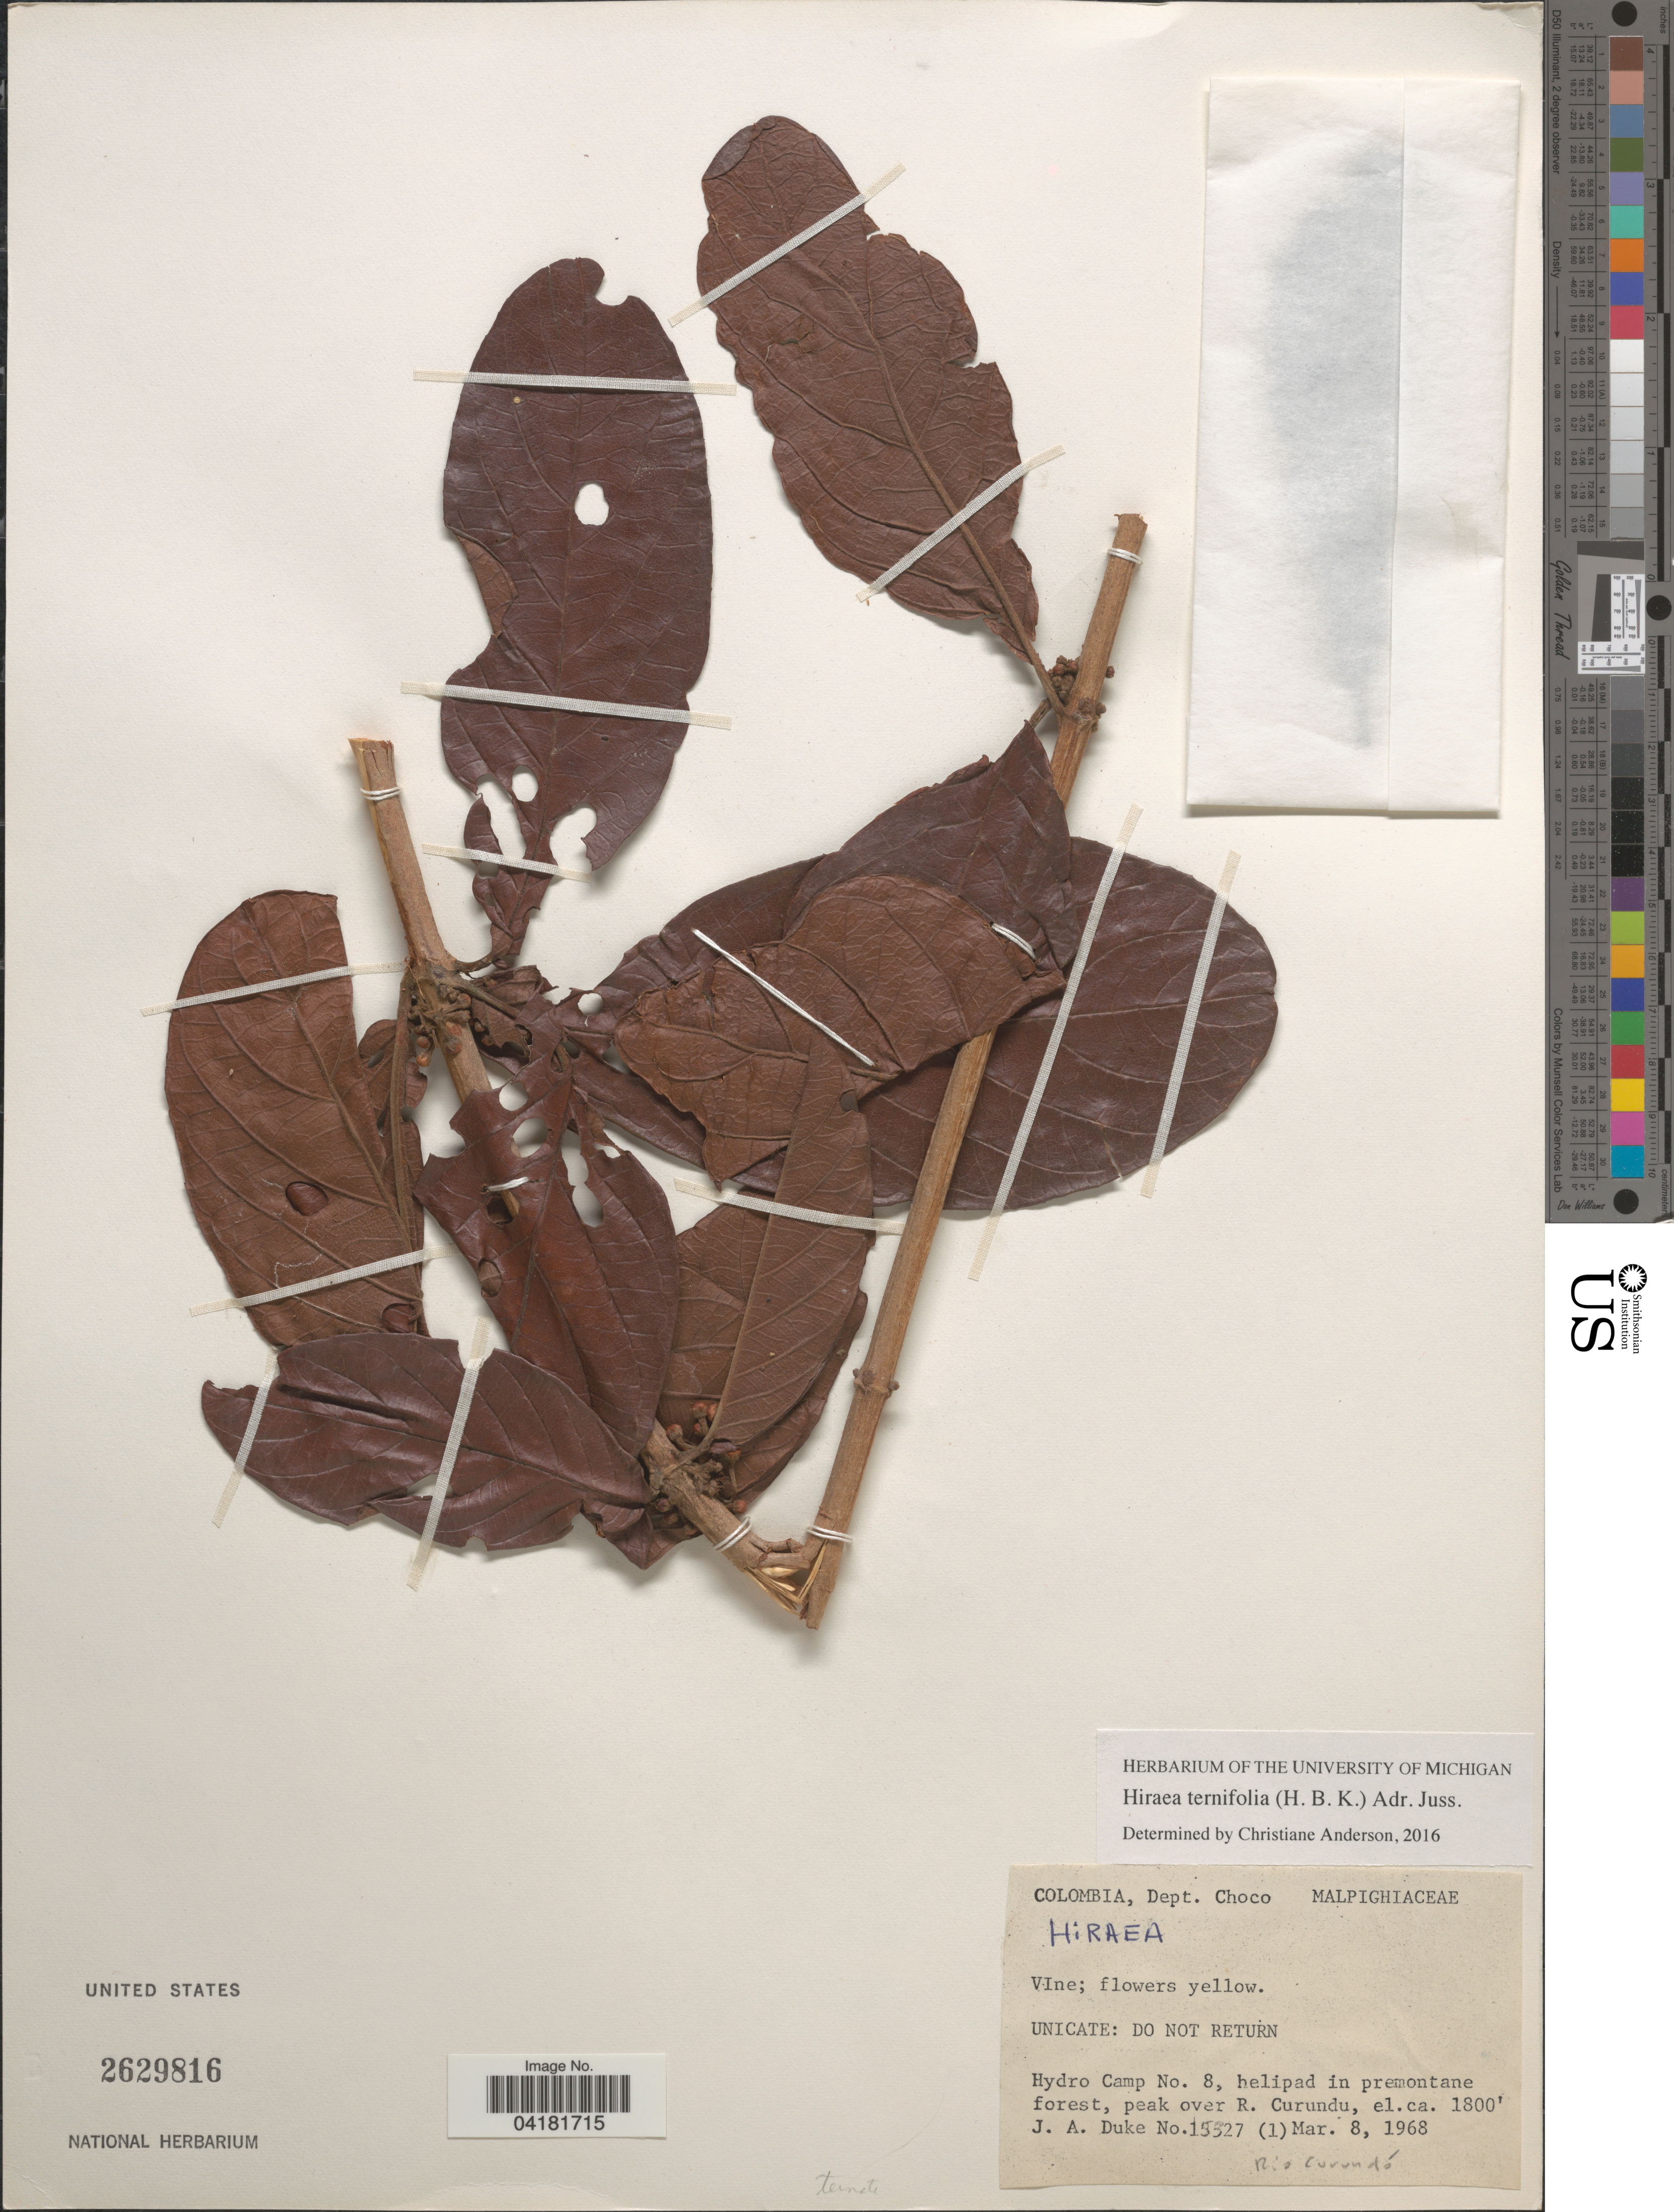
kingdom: Plantae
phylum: Tracheophyta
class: Magnoliopsida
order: Malpighiales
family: Malpighiaceae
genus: Hiraea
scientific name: Hiraea ternifolia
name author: (Kunth) A. Juss.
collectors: J. A. Duke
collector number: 15327(1)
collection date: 1968-03-08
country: Colombia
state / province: Chocó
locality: Dept. Choco. Hydro Camp No. 8, helipad in premontane forest, peak over R. Curundu.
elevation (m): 549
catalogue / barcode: US 2629816